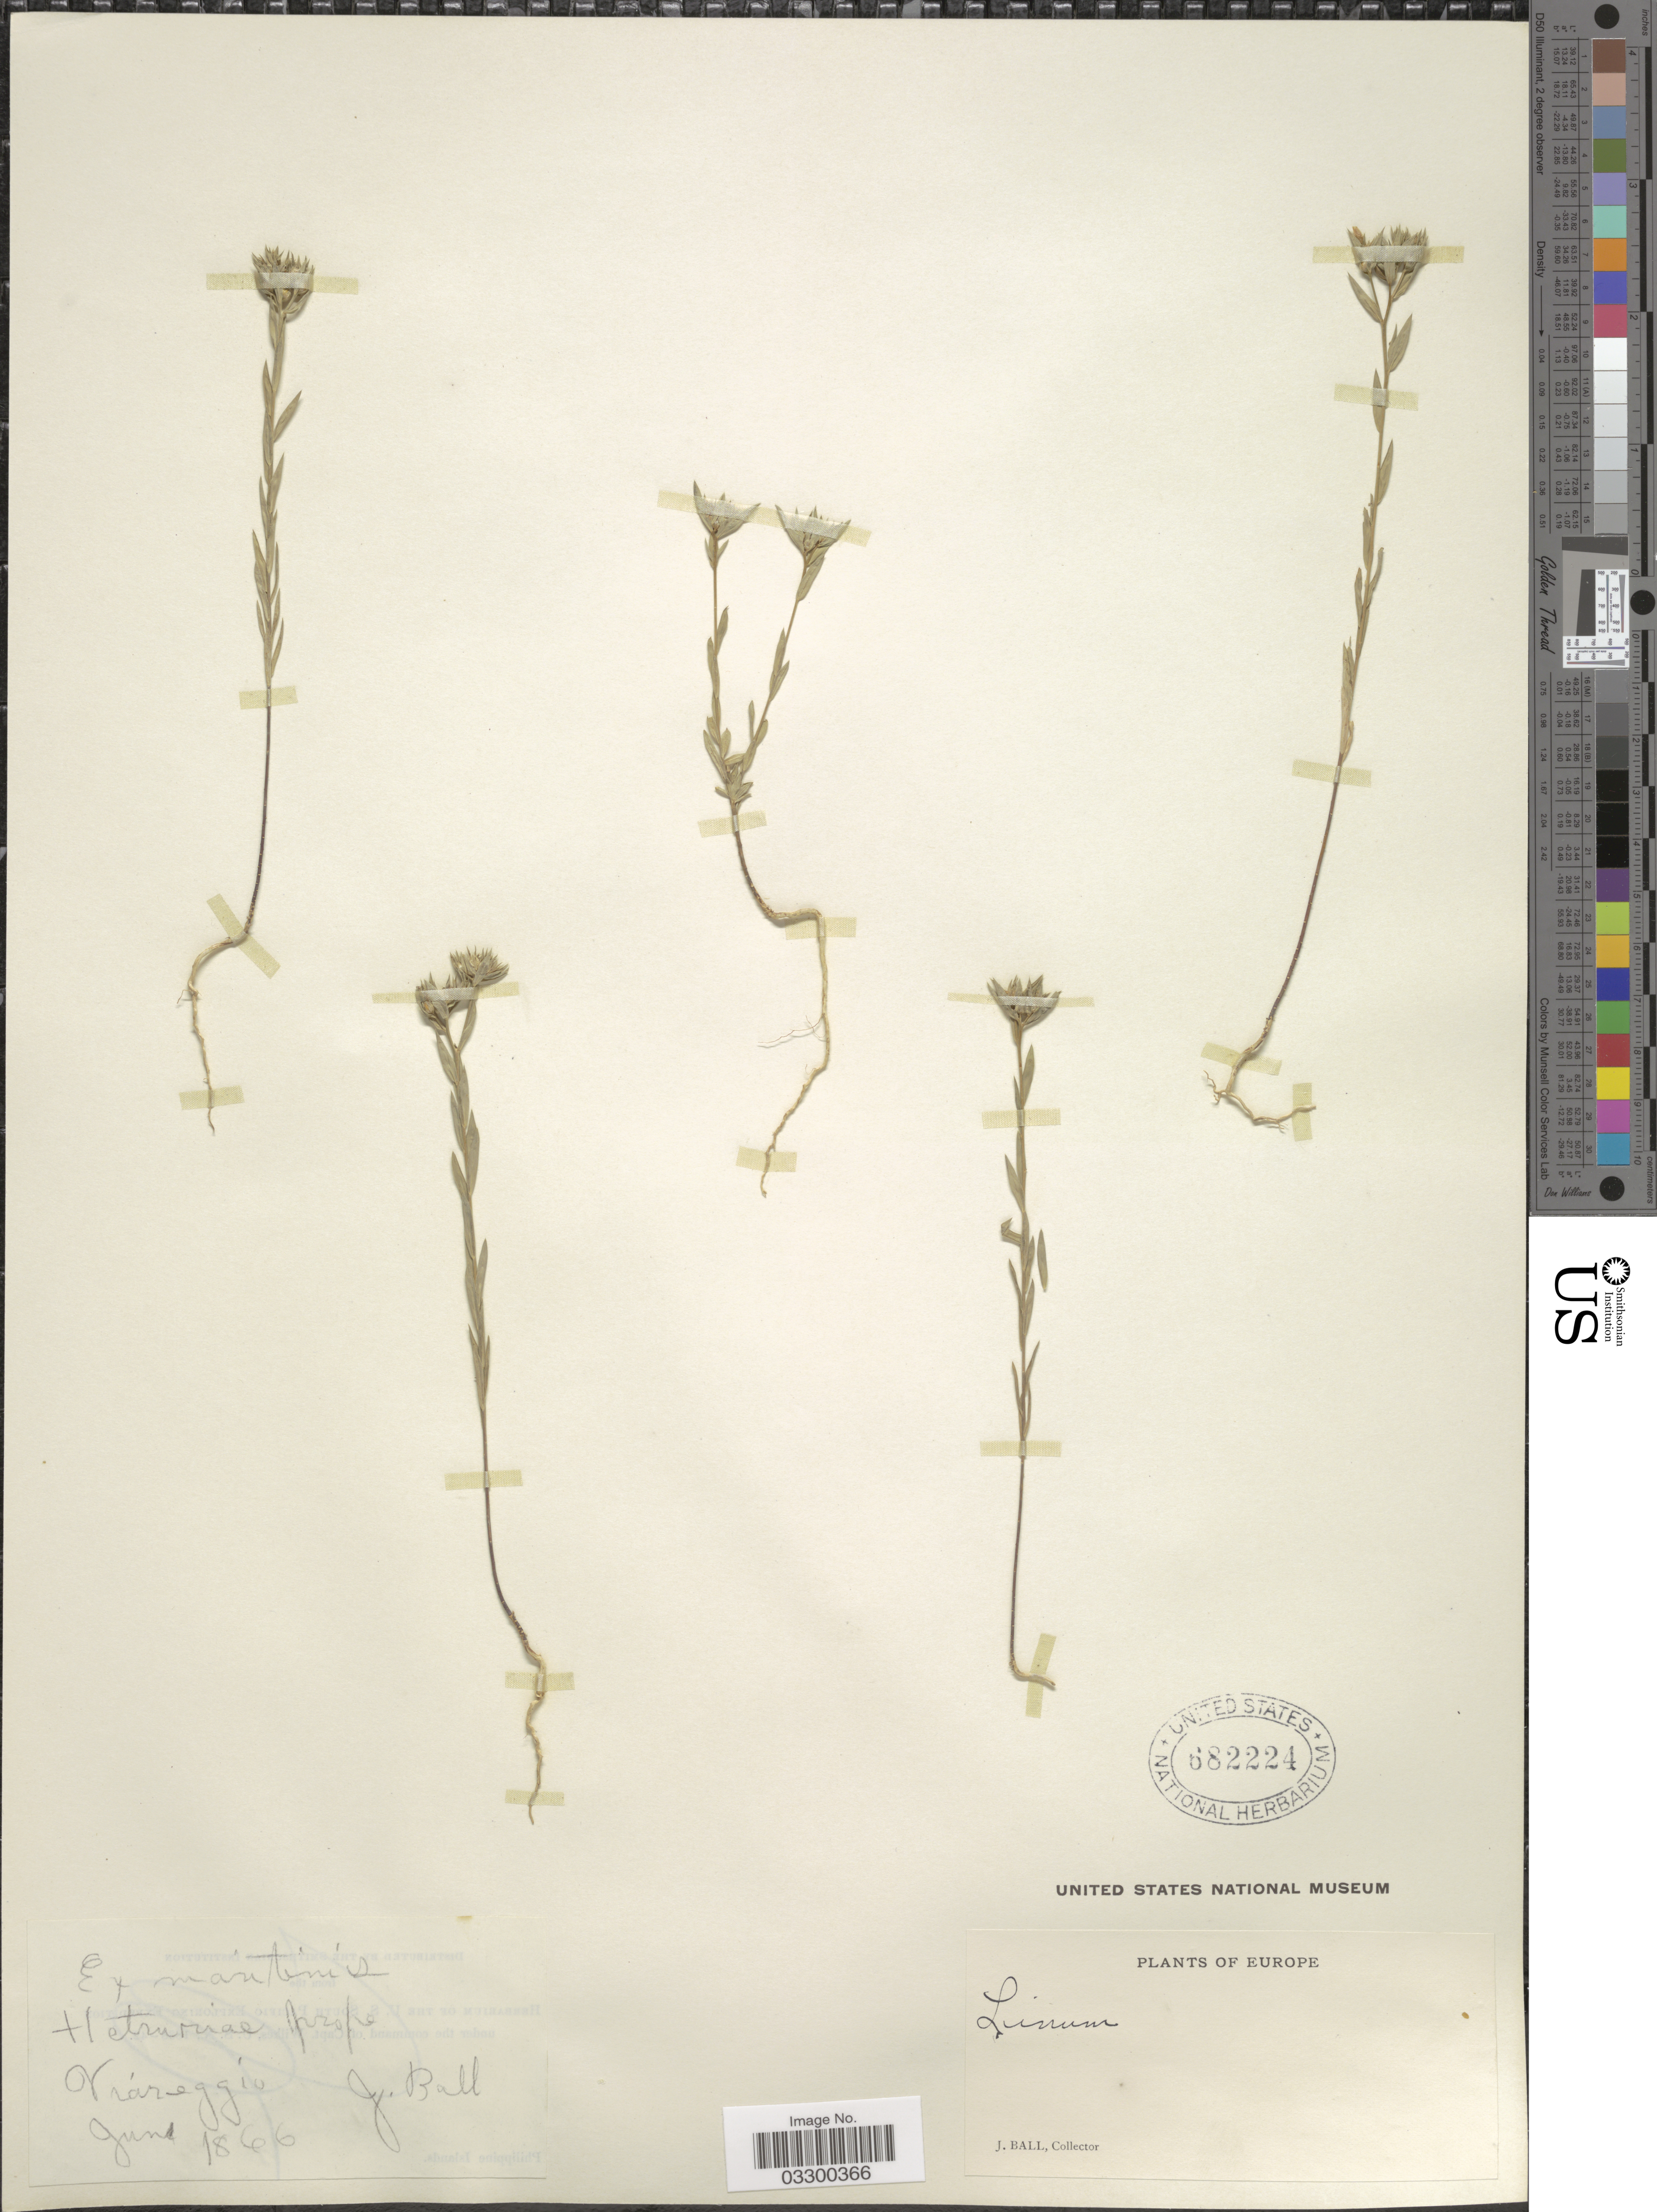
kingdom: Plantae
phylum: Tracheophyta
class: Magnoliopsida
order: Malpighiales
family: Linaceae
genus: Linum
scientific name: Linum sp.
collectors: J. Ball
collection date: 1866-06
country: Italy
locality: Ex maritimis Hetruriae prope Viareggio. Europe.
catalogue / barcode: US 682224